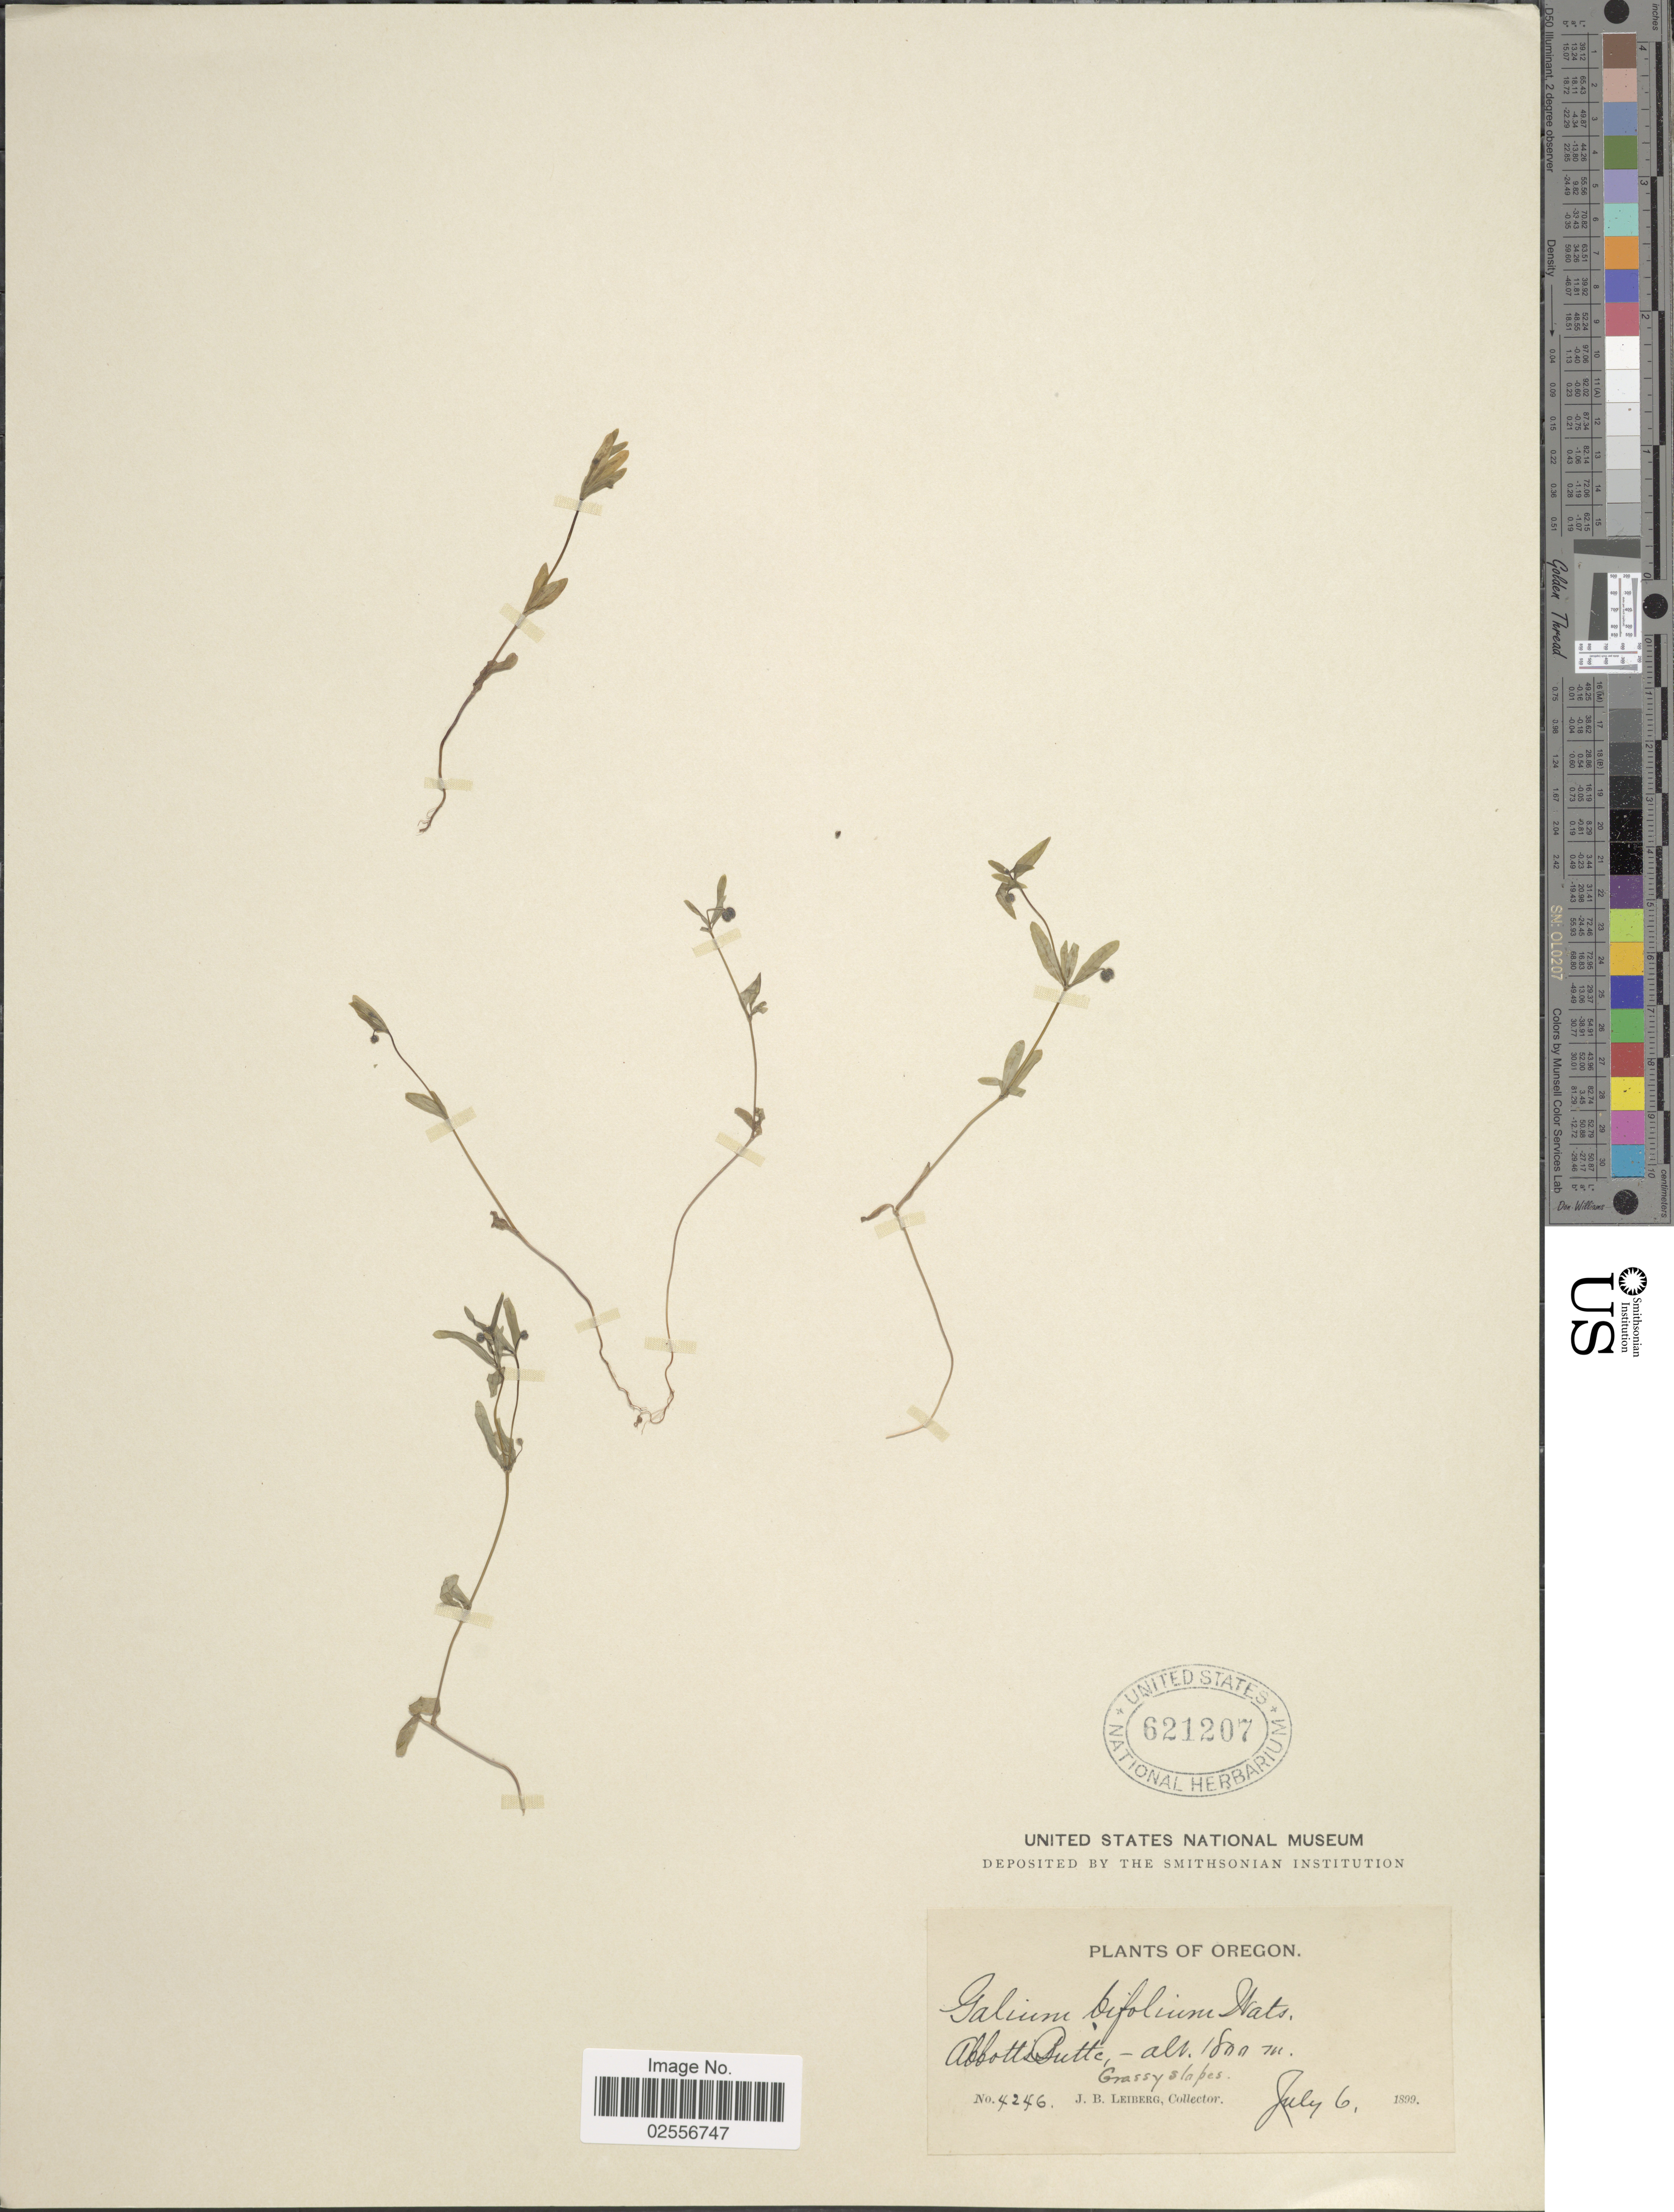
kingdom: Plantae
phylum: Tracheophyta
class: Magnoliopsida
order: Gentianales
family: Rubiaceae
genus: Galium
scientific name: Galium bifolium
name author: S. Watson in C. King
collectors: J. B. Leiberg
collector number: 4246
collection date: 1899-07-06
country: United States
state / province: Oregon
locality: Abbotts Butte. Grassy slopes.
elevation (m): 1800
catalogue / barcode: US 621207